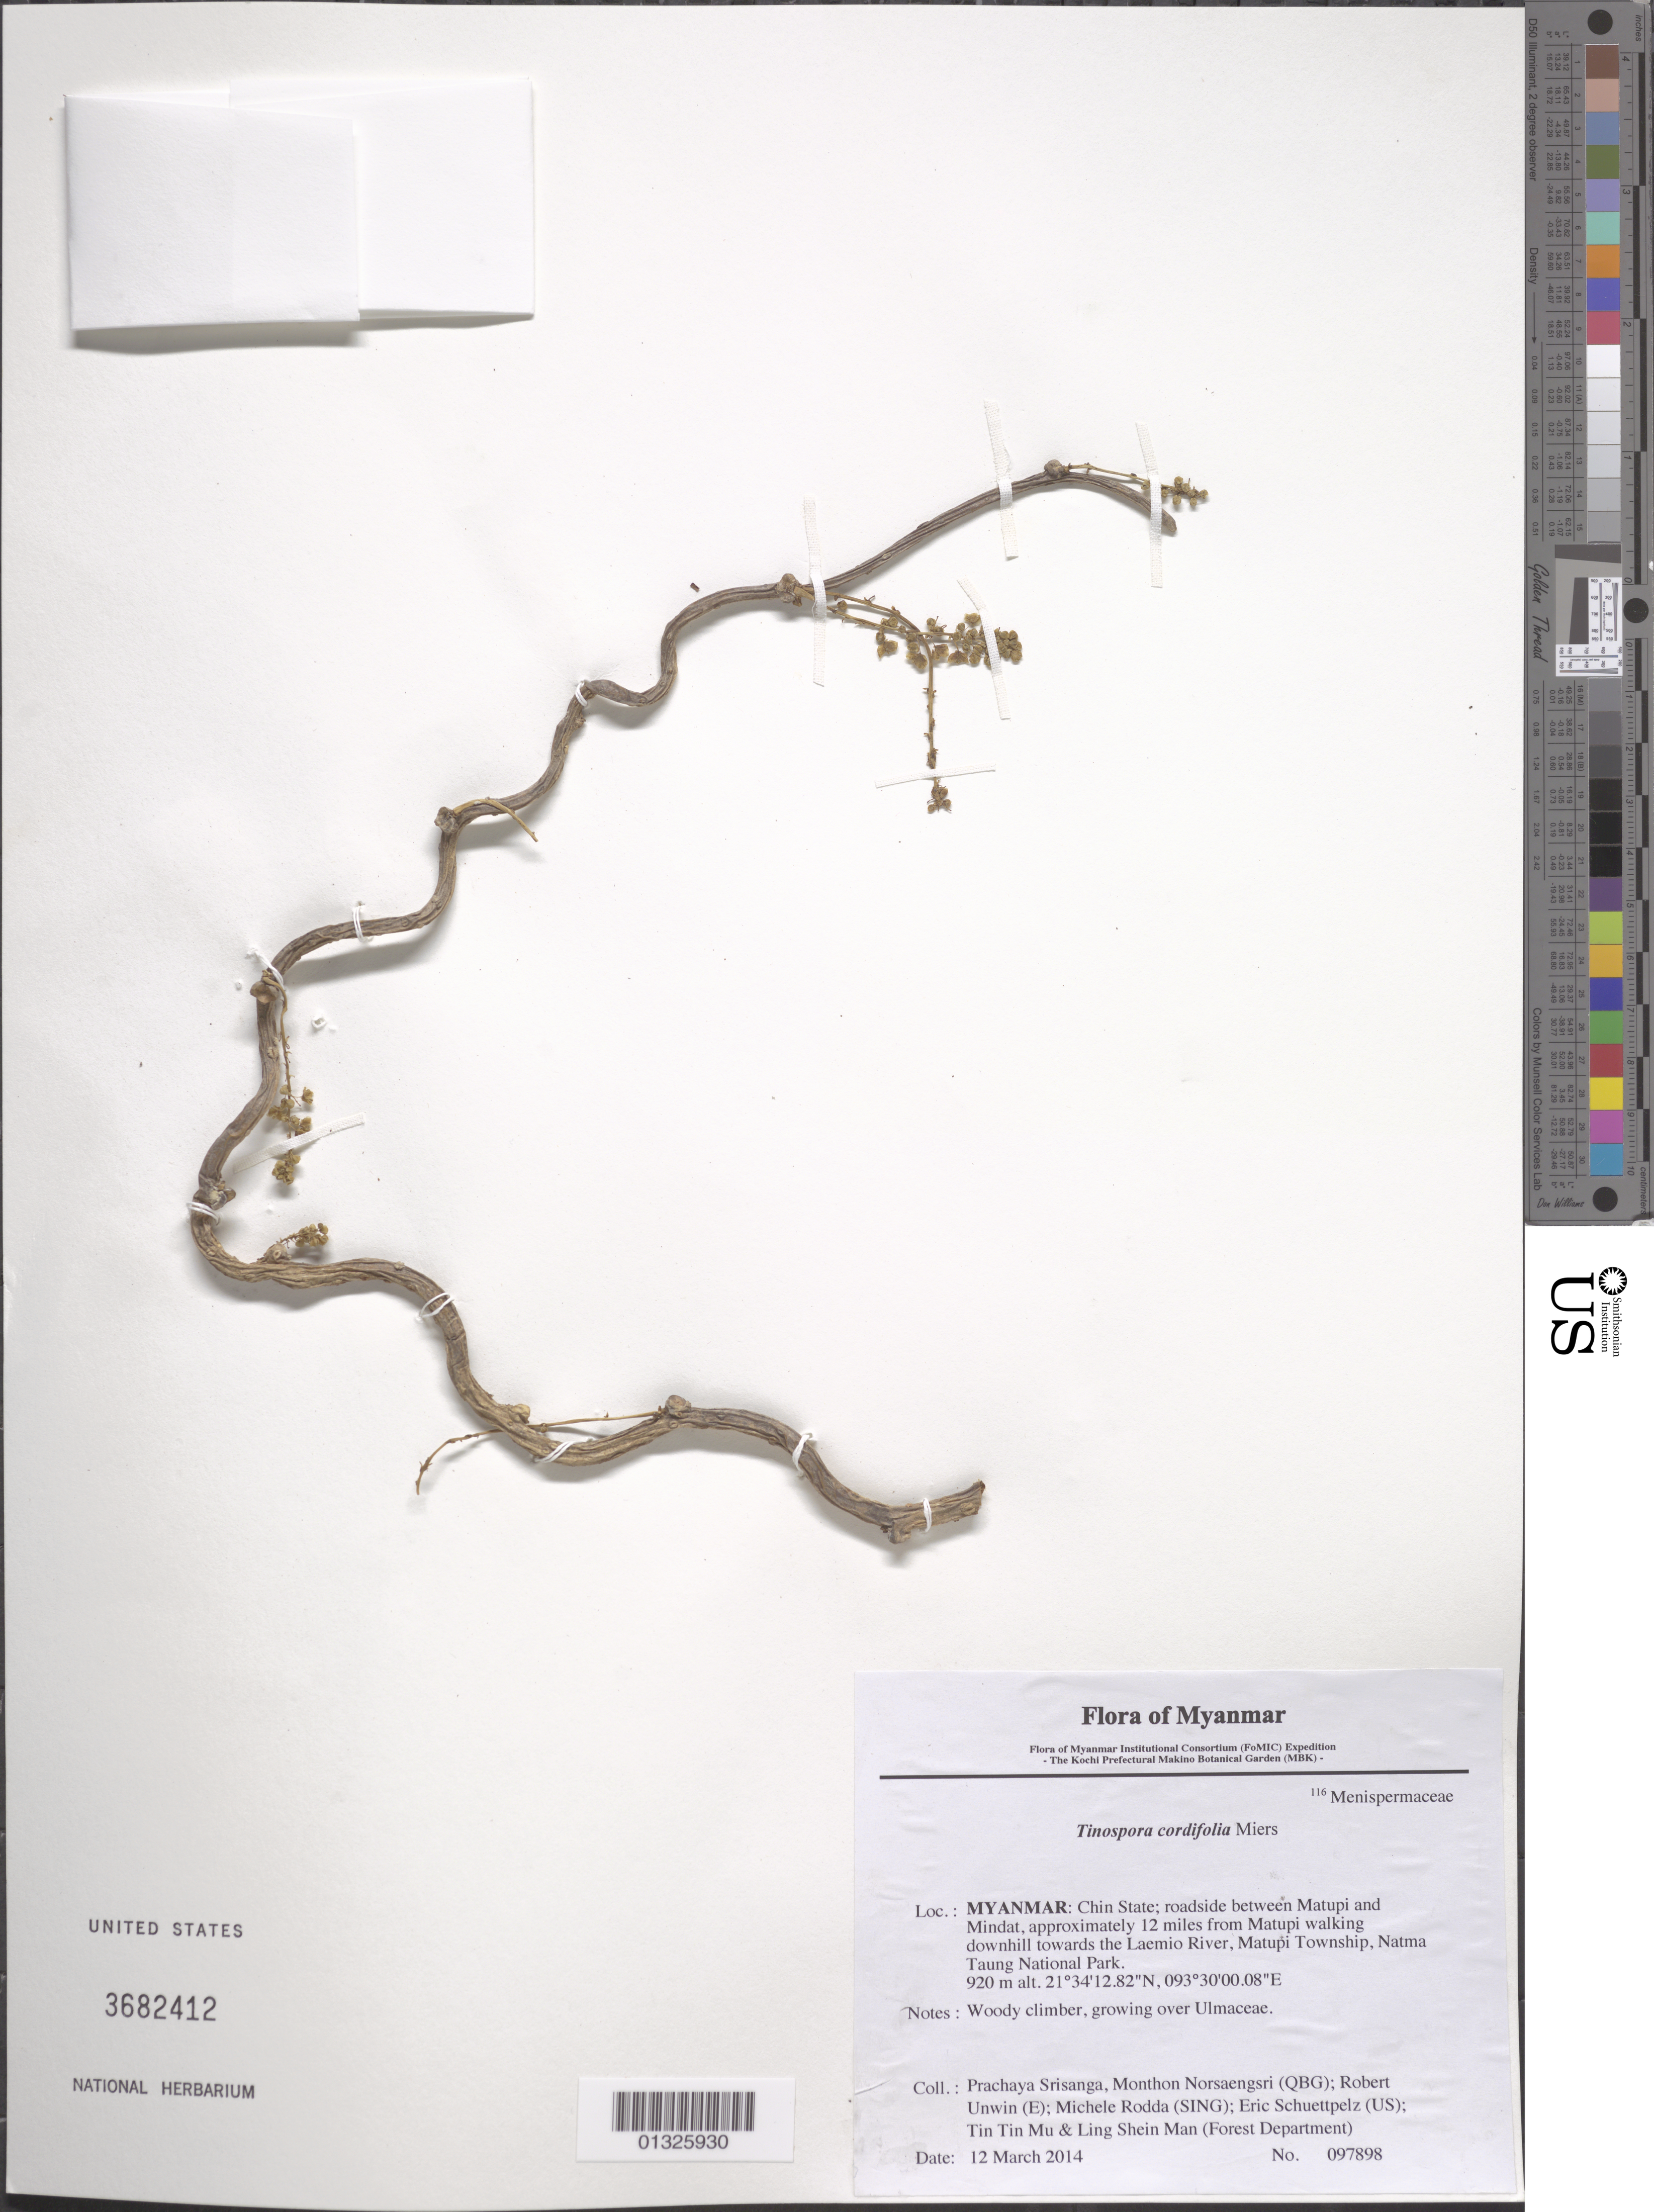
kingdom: Plantae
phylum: Tracheophyta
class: Magnoliopsida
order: Ranunculales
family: Menispermaceae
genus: Tinospora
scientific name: Tinospora cordifolia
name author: Miers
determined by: Fujikawa, Kazumi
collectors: P. Srisanga, M. Norsaengsri, R. Unwin, M. Rodda, E. Schuettpelz, Tin Tin Mu & Ling Shein Man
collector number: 97898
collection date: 2014-03-12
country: Myanmar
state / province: Chin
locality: Roadside between Matupi and Mindat, approximately 12 miles from Matupi walking downhill towards the Laemio River, Matupi Township, Natma Taung National Park.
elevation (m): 920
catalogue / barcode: US 3682412